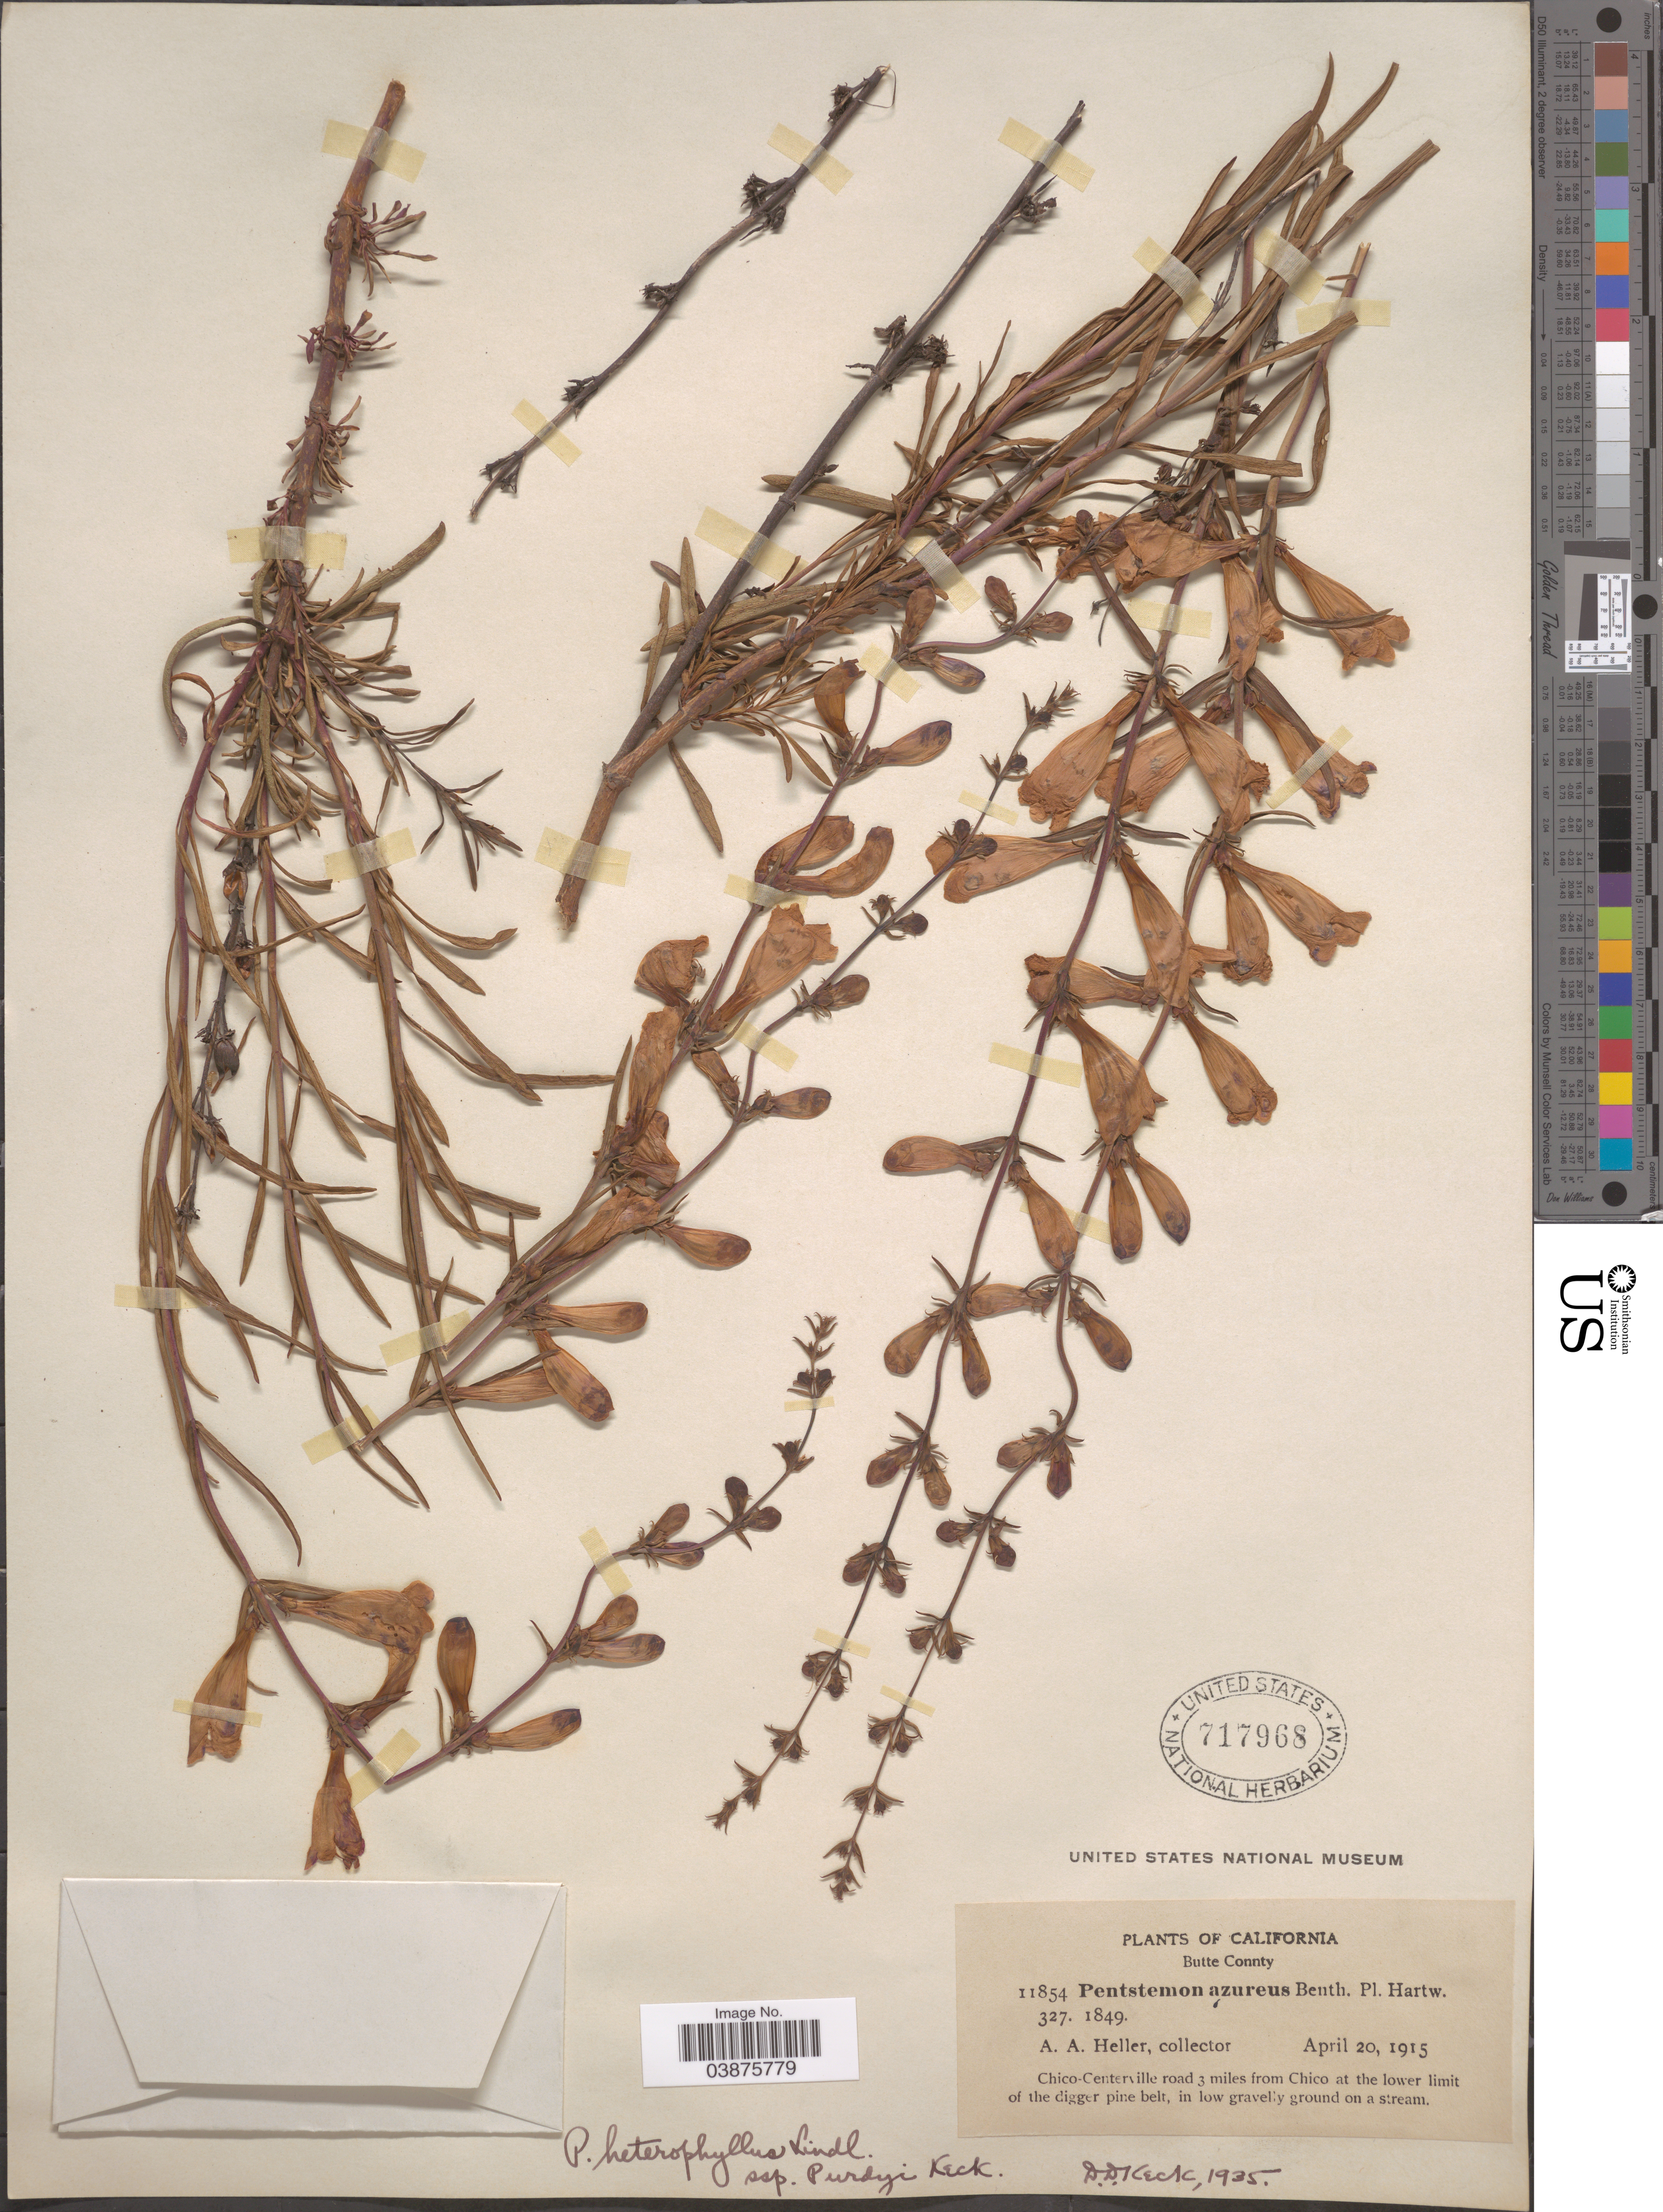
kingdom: Plantae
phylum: Tracheophyta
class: Magnoliopsida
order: Lamiales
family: Plantaginaceae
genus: Penstemon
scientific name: Penstemon heterophyllus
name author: Lindl.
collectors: A. A. Heller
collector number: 11854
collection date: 1915-04-20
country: United States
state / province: California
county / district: Butte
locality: Butte County. Chico-Centerville road 3 miles from Chico at the lower limit of the digger pine belt.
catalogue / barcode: US 717968